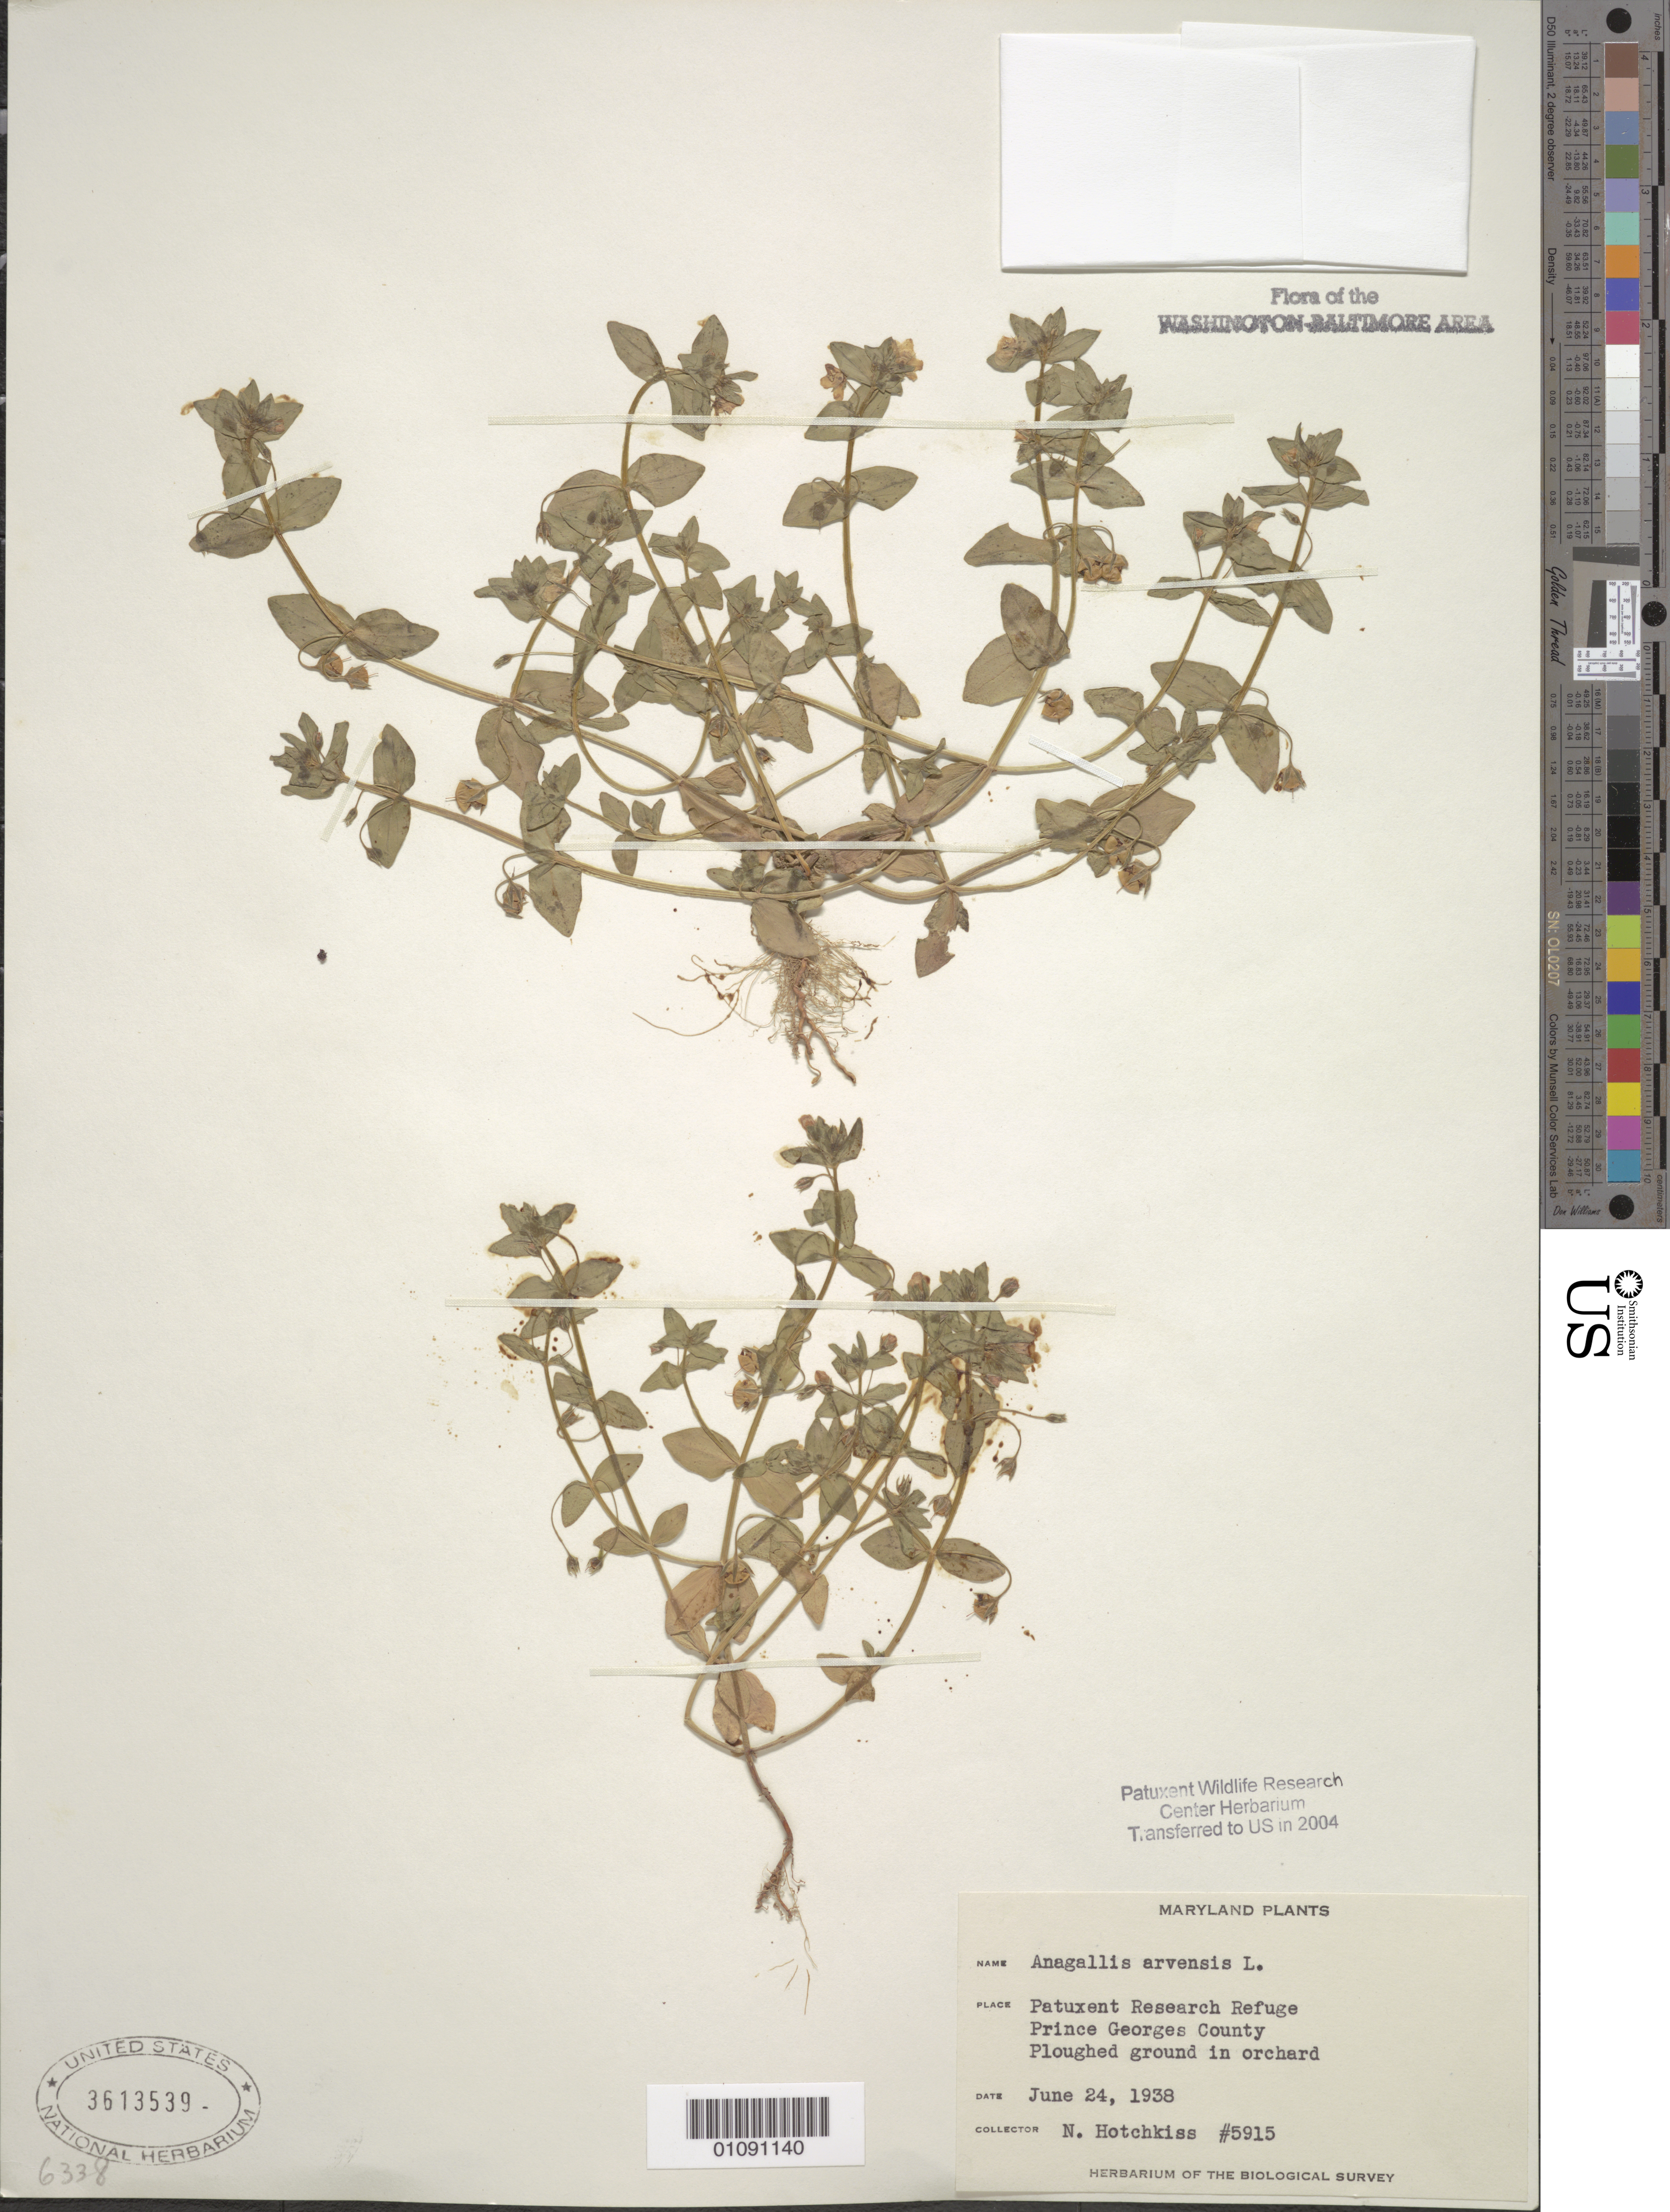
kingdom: Plantae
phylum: Tracheophyta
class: Magnoliopsida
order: Ericales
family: Primulaceae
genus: Anagallis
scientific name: Anagallis arvensis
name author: L.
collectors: N. Hotchkiss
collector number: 5915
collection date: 1938-06-24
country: United States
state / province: Maryland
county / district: Prince George's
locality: Patuxent Wildlife Refuge.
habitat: Plowed ground in orchard.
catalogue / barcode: US 3613539